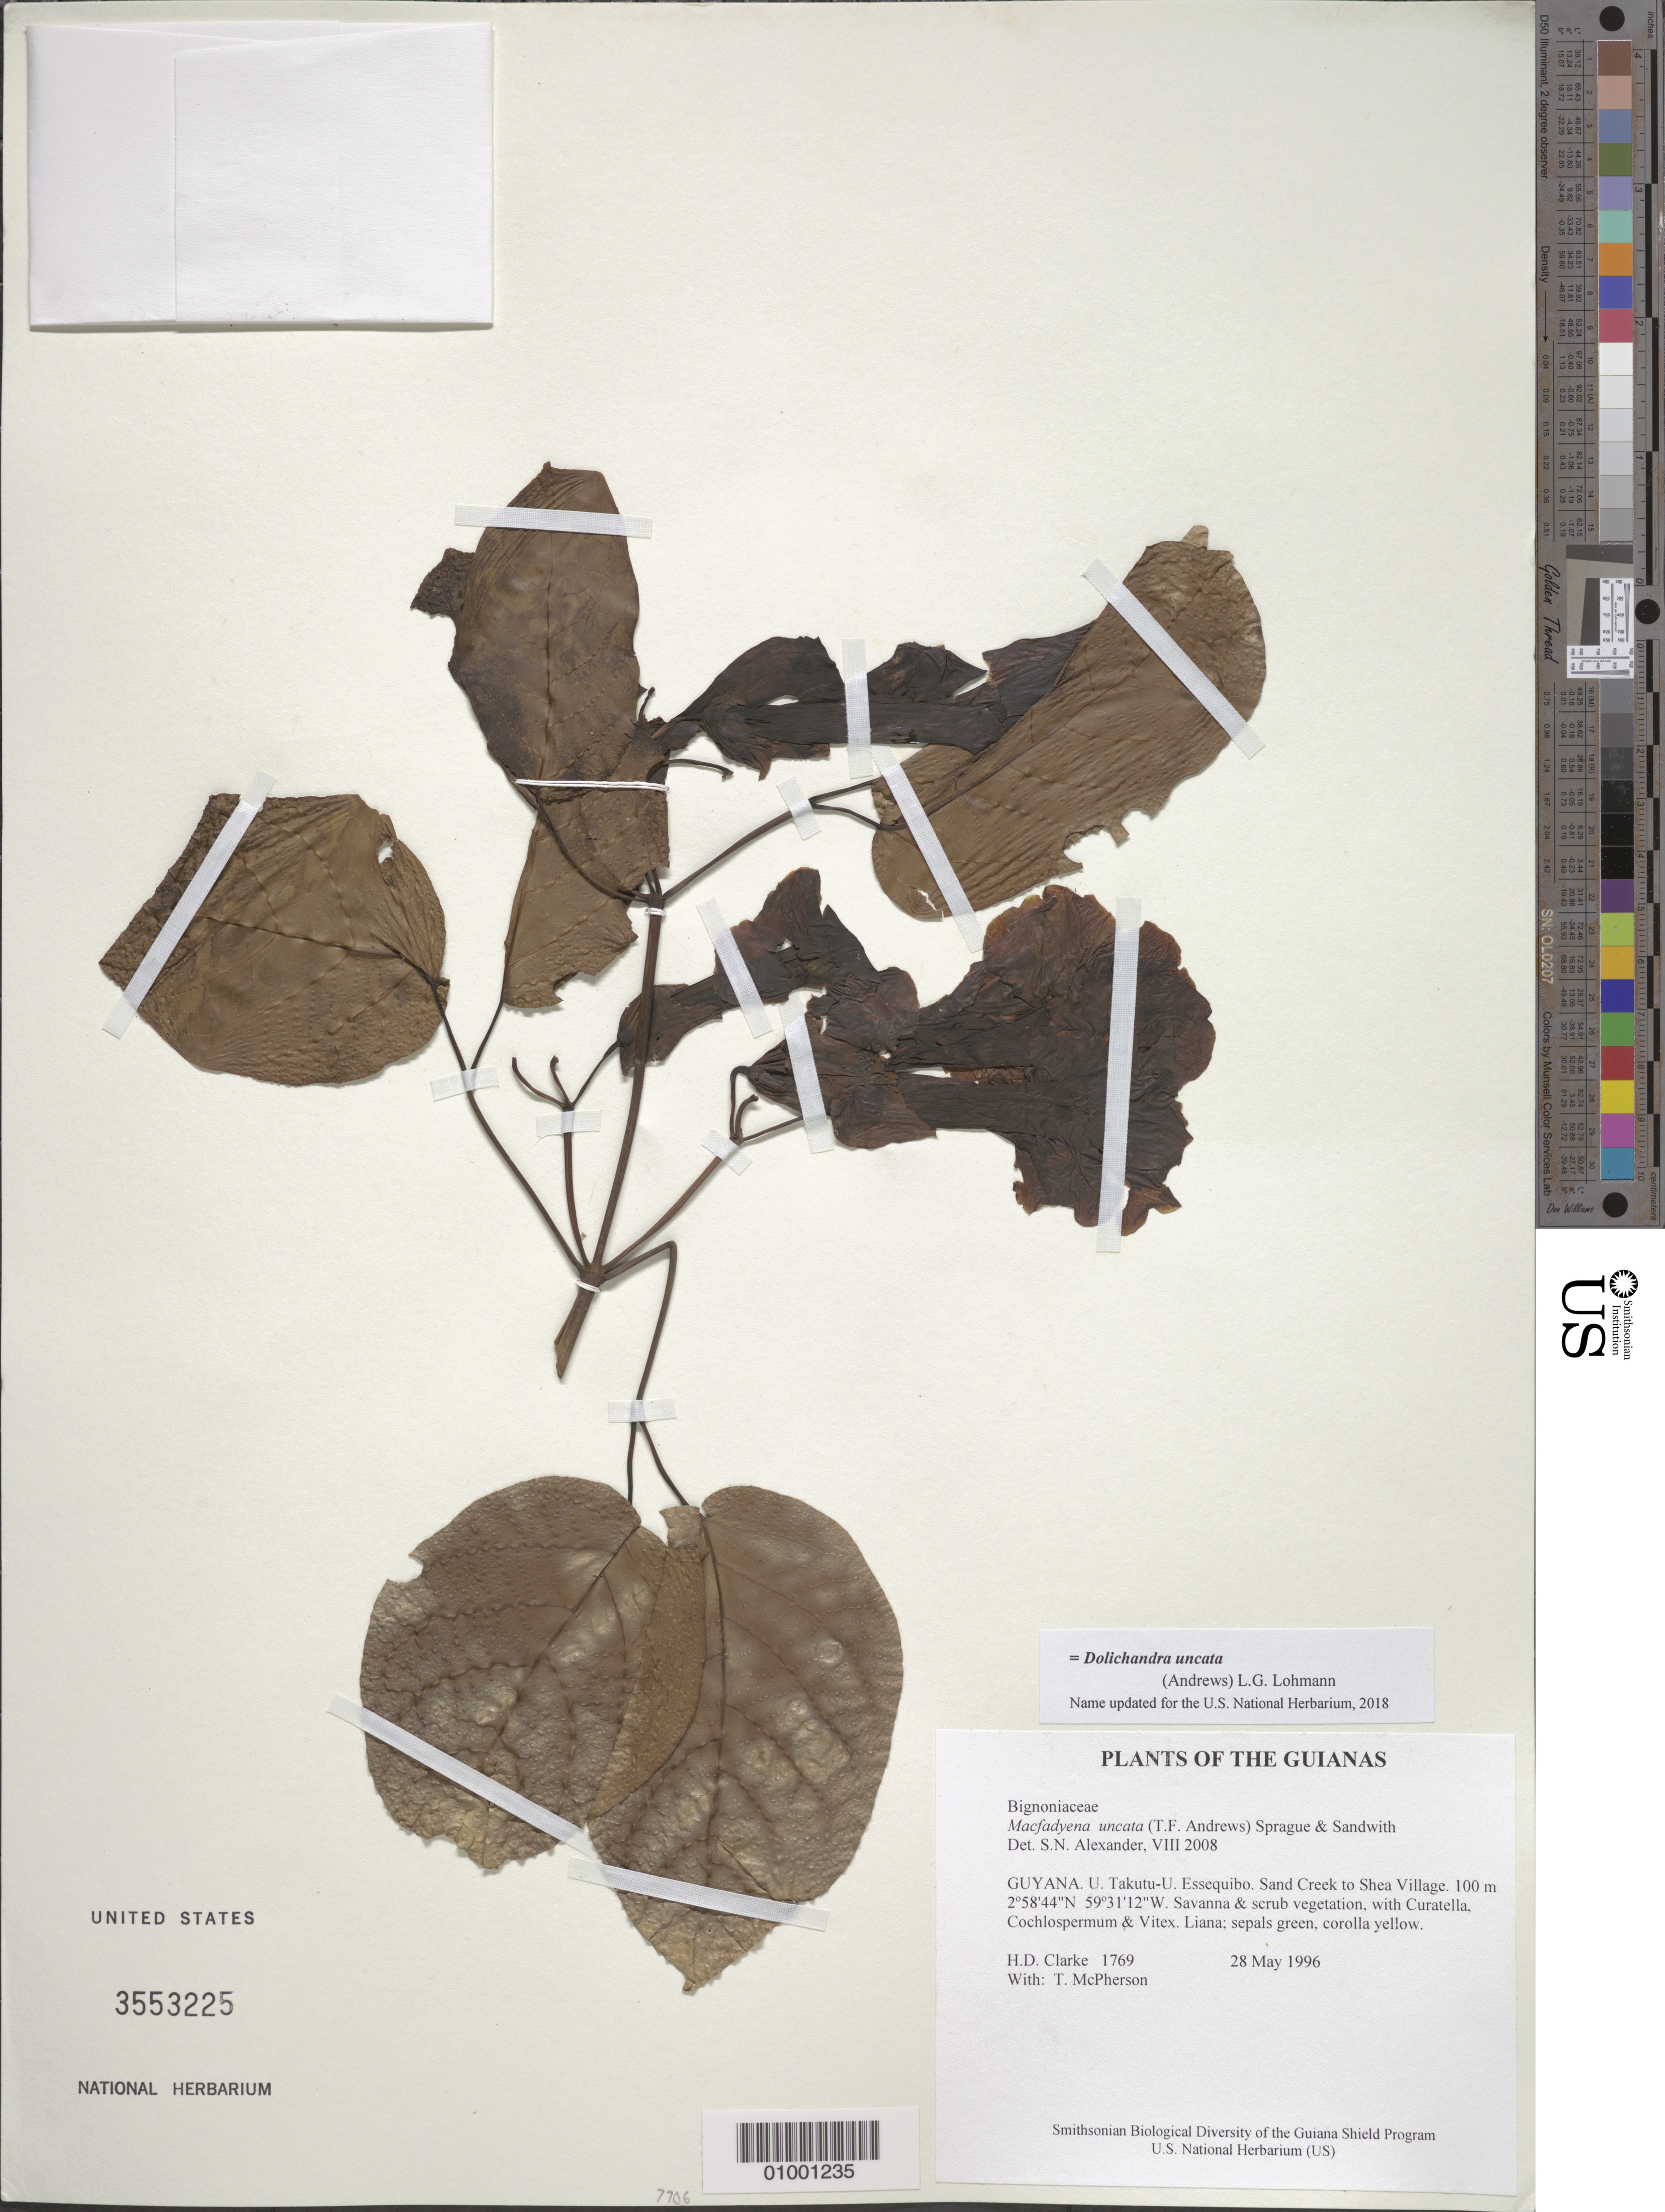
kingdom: Plantae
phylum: Tracheophyta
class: Magnoliopsida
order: Lamiales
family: Bignoniaceae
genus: Dolichandra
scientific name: Dolichandra uncata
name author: (Andrews) L.G. Lohmann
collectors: H. D. Clarke & T. McPherson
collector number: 1769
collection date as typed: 28 May 1996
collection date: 1996-05-28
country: Guyana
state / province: U. Takutu-U. Essequibo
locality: Sand Creek to Shea Village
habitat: Savanna & scrub vegetation, with Curatella, Cochlospermum & Vitex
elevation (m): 100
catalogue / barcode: US 3553225